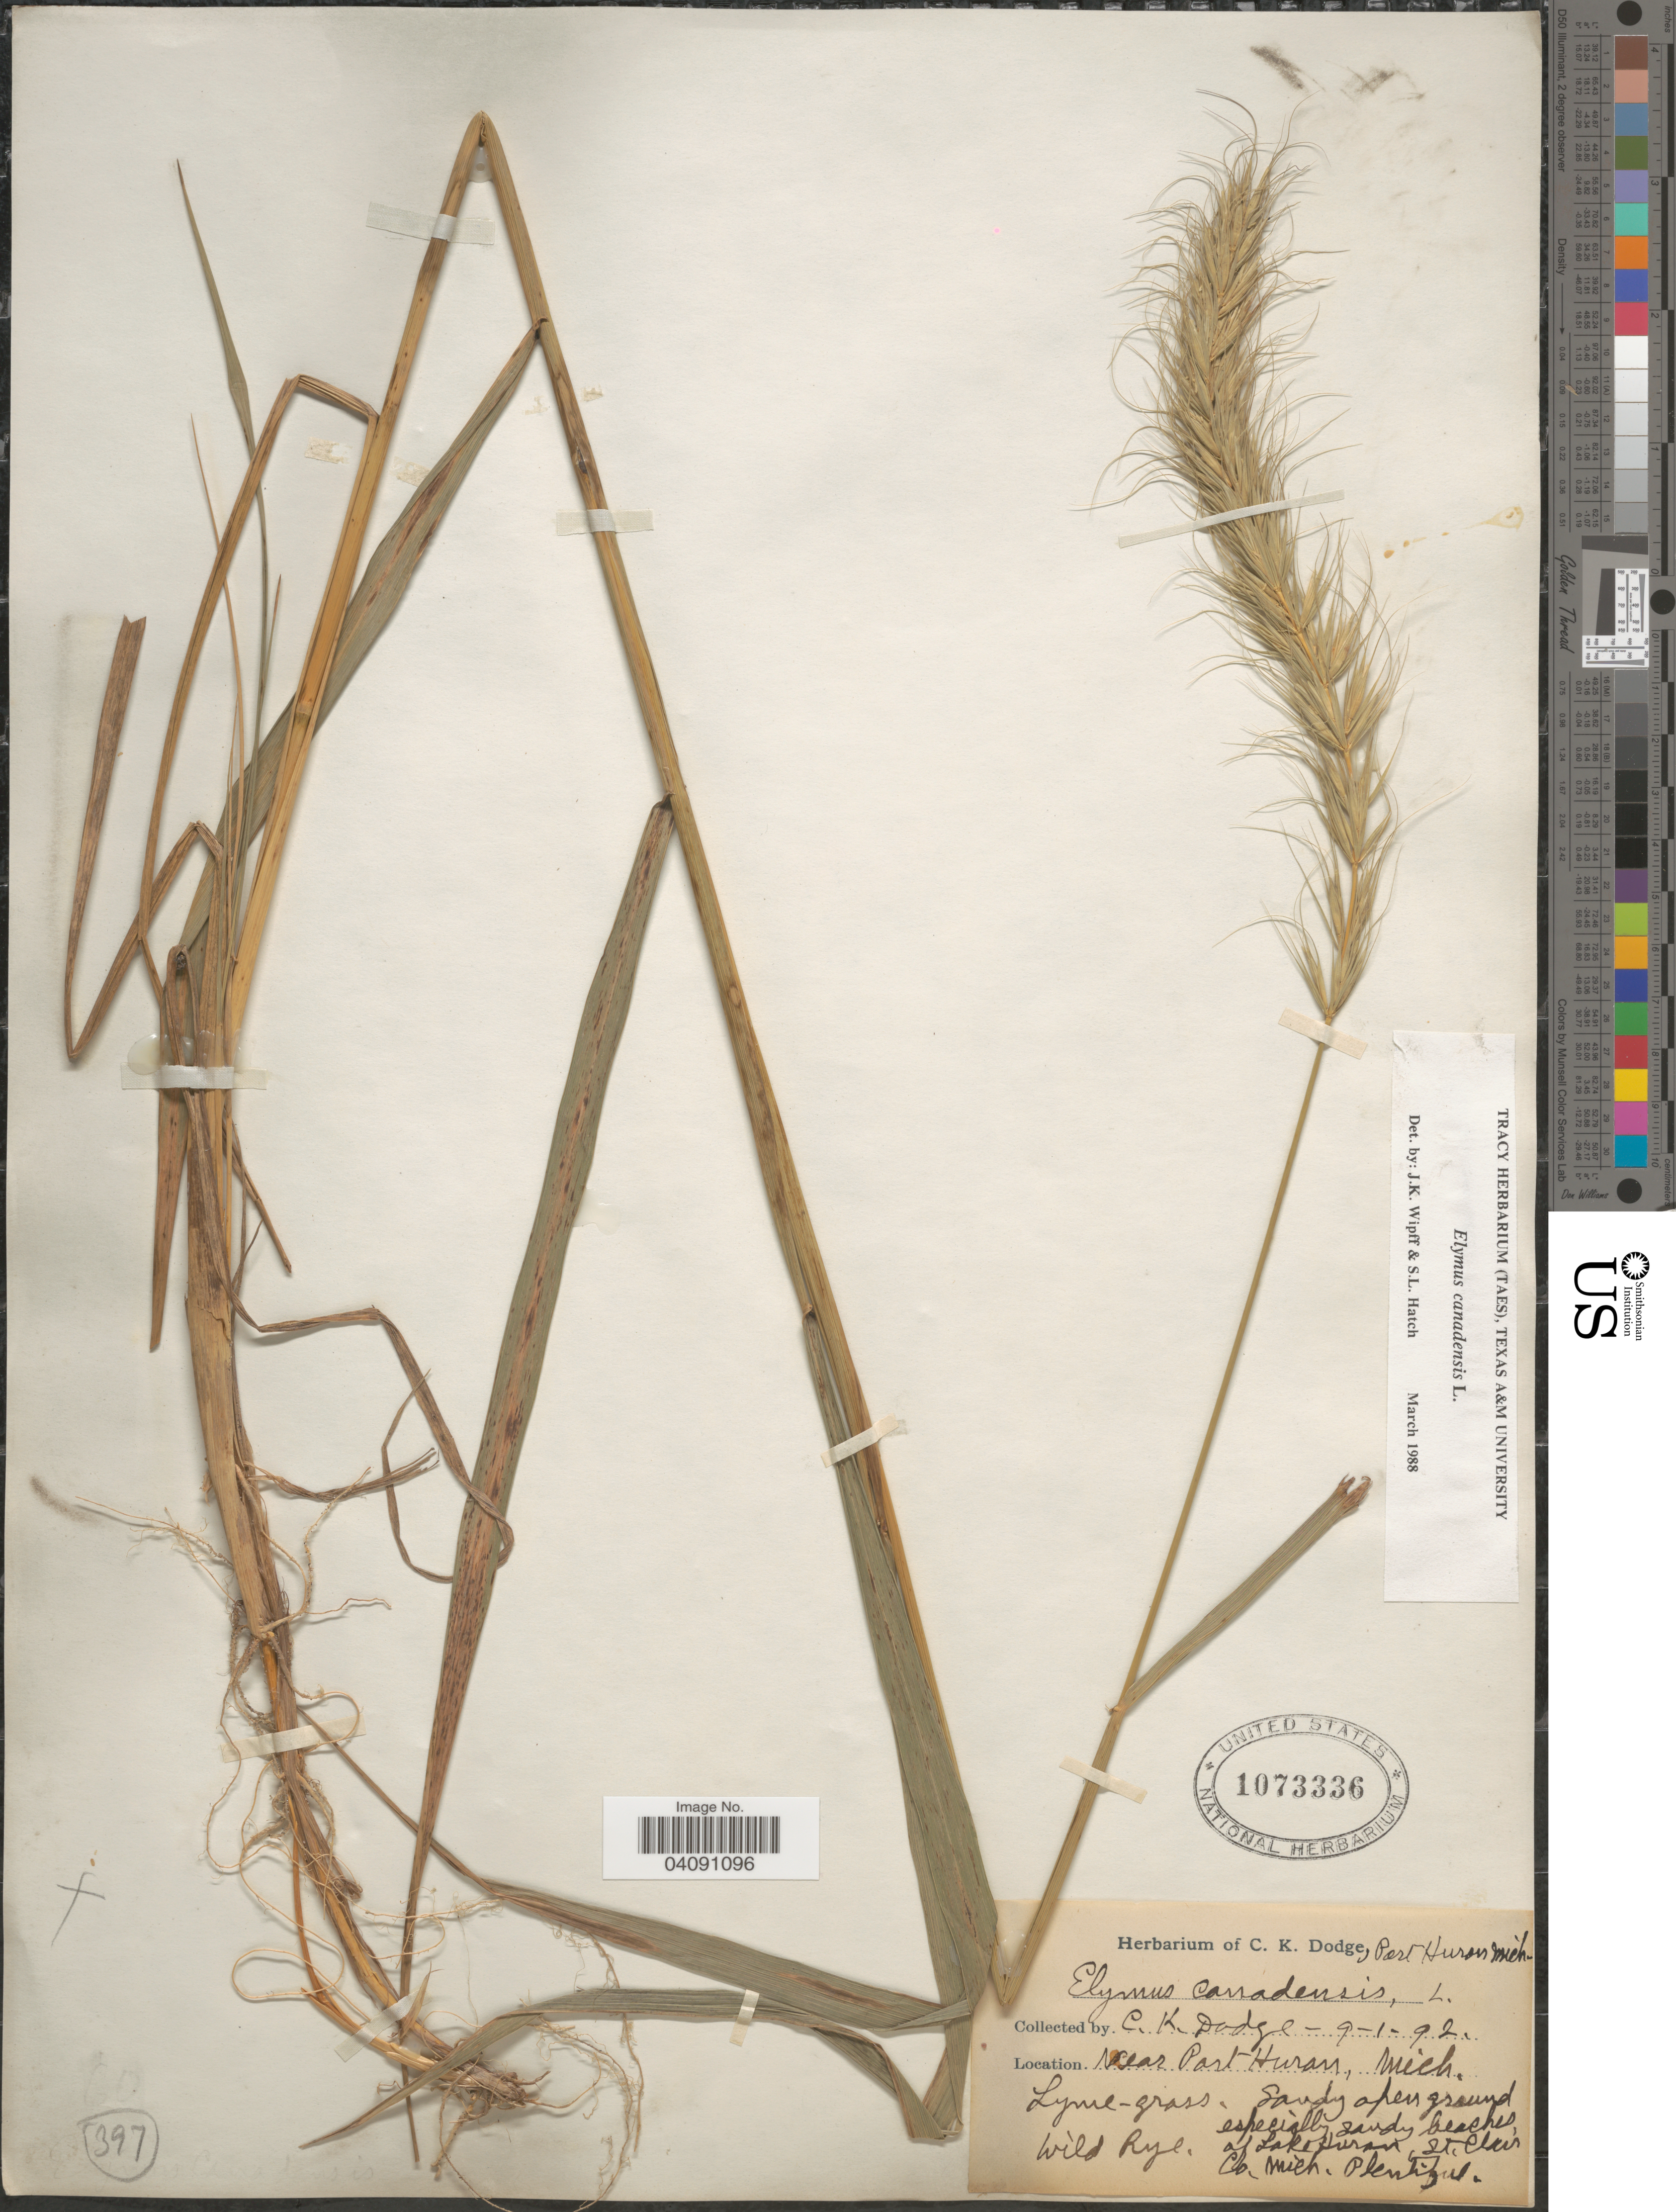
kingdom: Plantae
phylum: Tracheophyta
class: Liliopsida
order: Poales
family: Poaceae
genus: Elymus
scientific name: Elymus canadensis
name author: L.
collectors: C. Dodge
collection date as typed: Transcribed d/m/y: 1/9/92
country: United States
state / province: Michigan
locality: Near Port Huron. Sandy open ground especially sandy beaches of Lake Huron, St. Clair Co.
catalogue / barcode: US 1073336